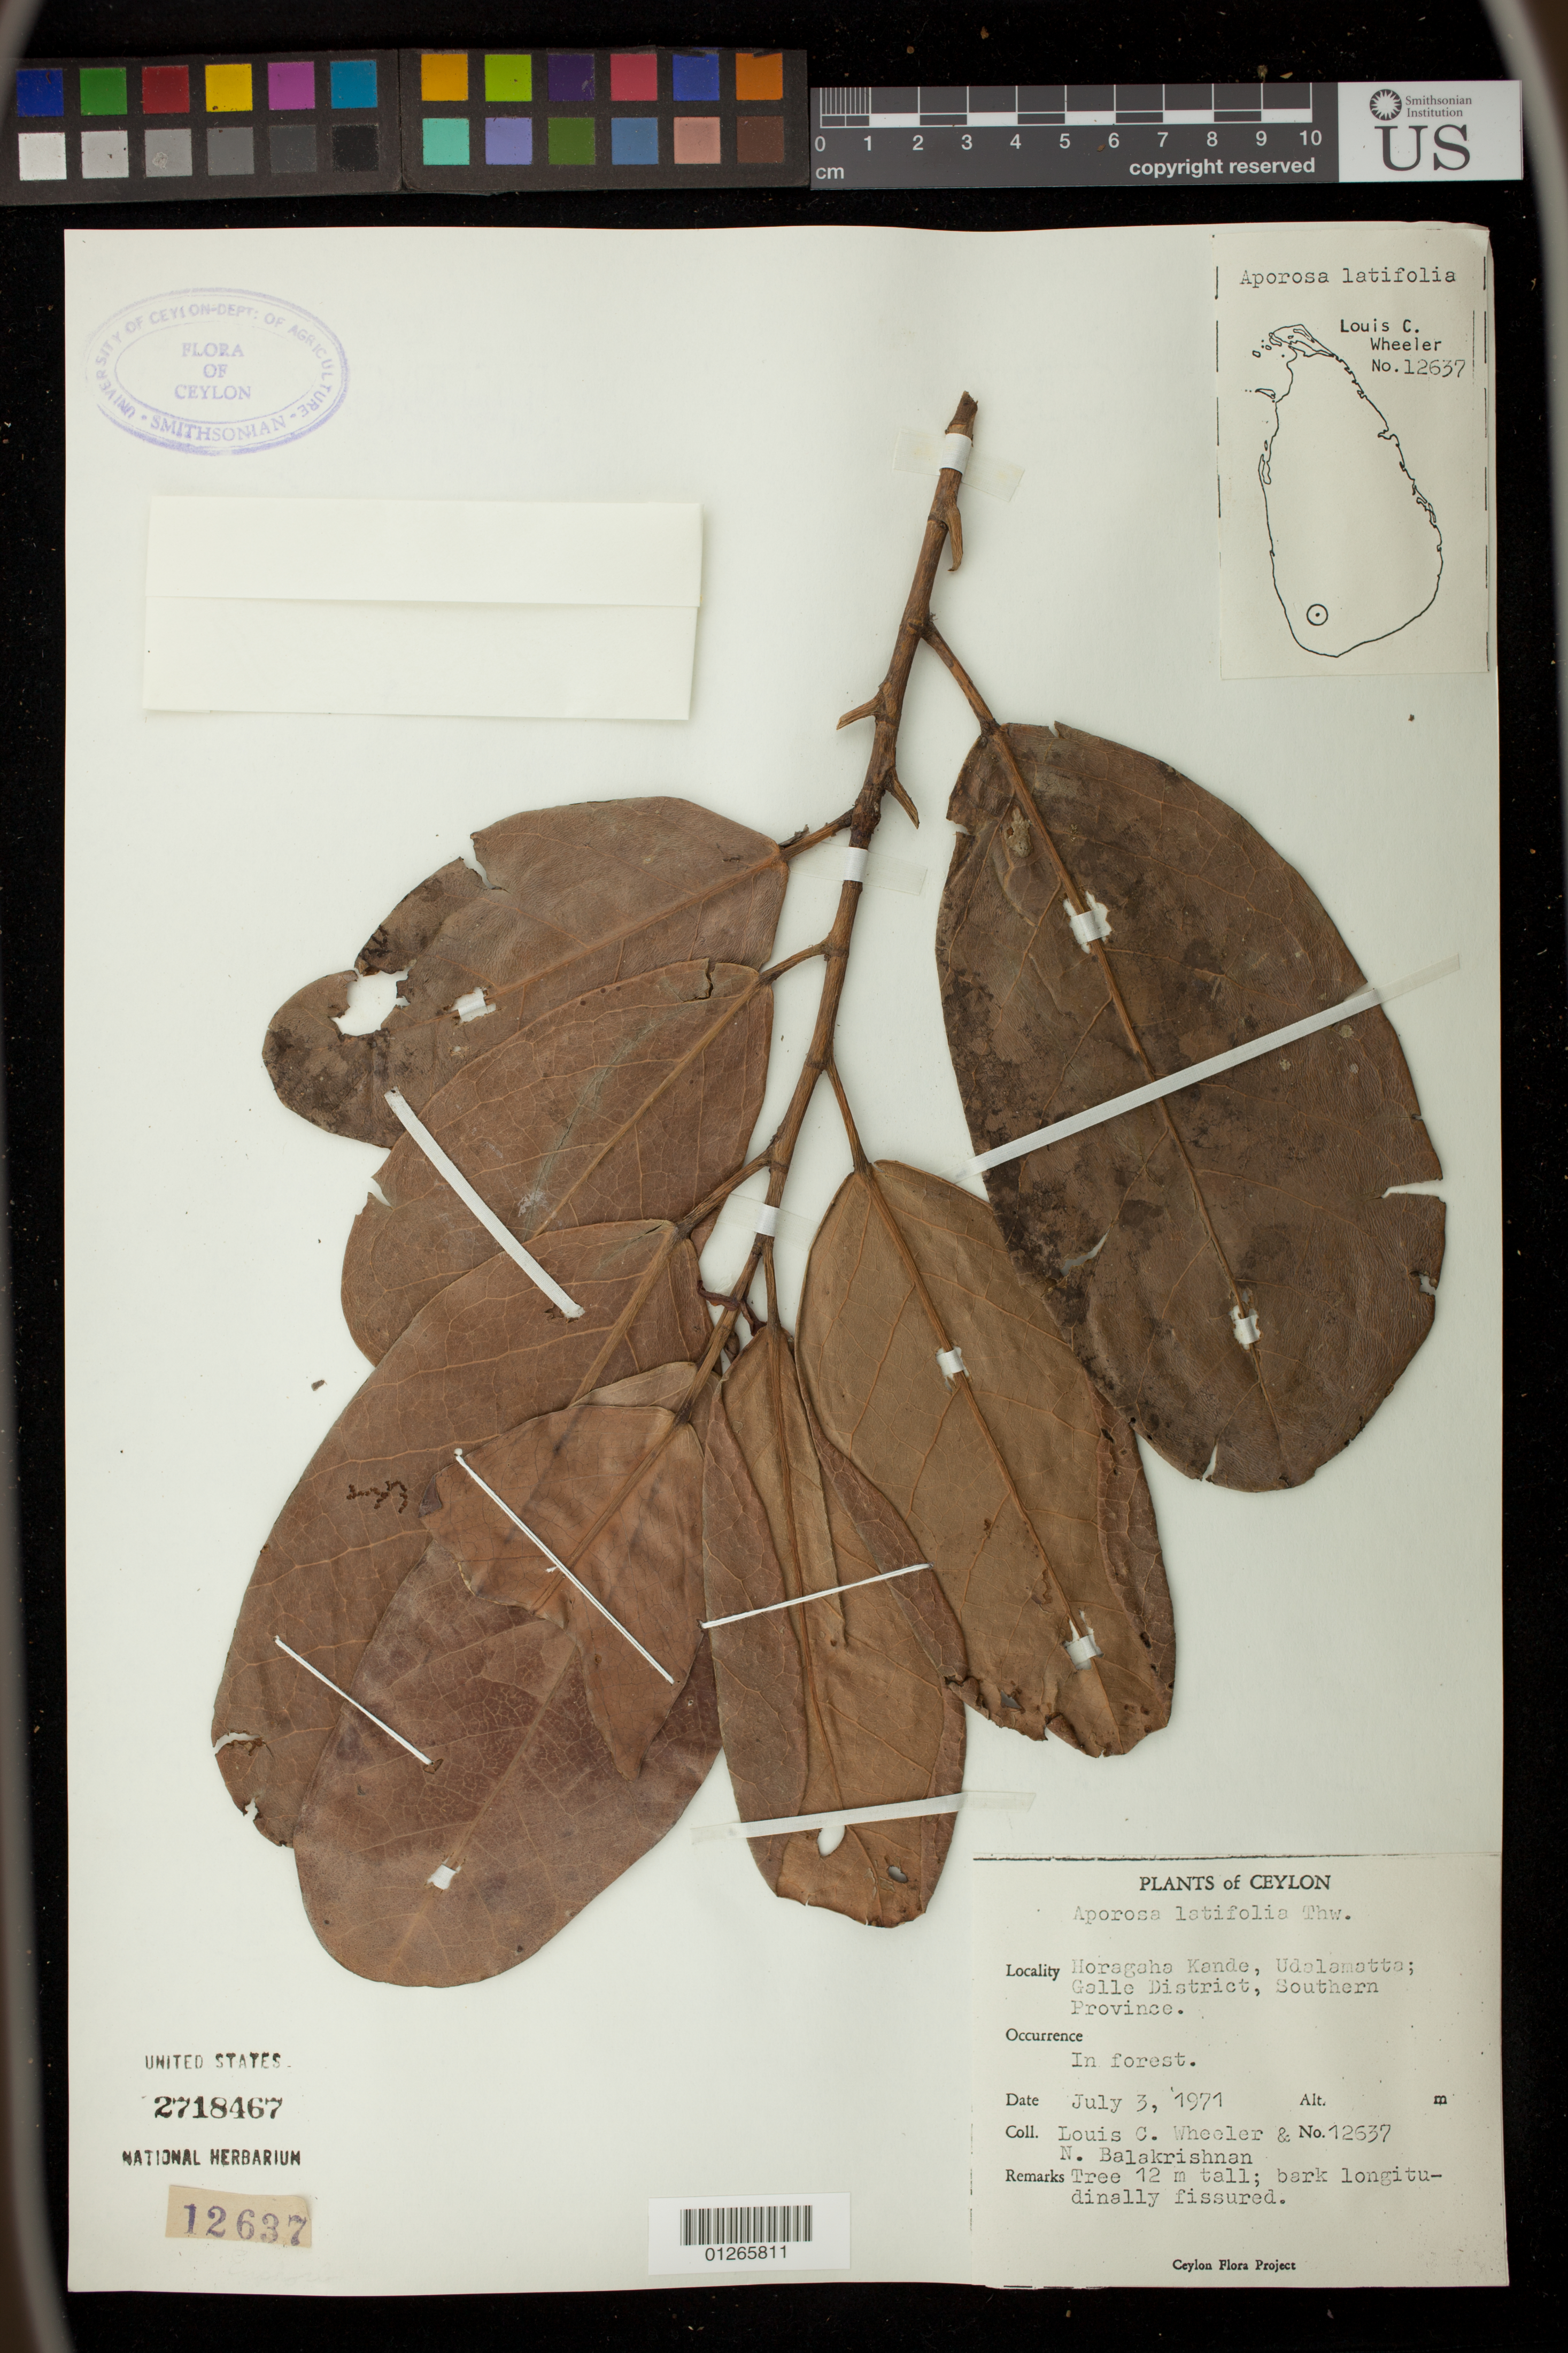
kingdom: Plantae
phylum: Tracheophyta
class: Magnoliopsida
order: Malpighiales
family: Phyllanthaceae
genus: Aporosa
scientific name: Aporosa latifolia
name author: Moon ex Thwaites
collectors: L. C. Wheeler & N. Balakrishnan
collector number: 12637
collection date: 1971-07-03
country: Sri Lanka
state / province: Southern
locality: Horagaha Kande, Udalamatta; Galle District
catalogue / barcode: US 2718467